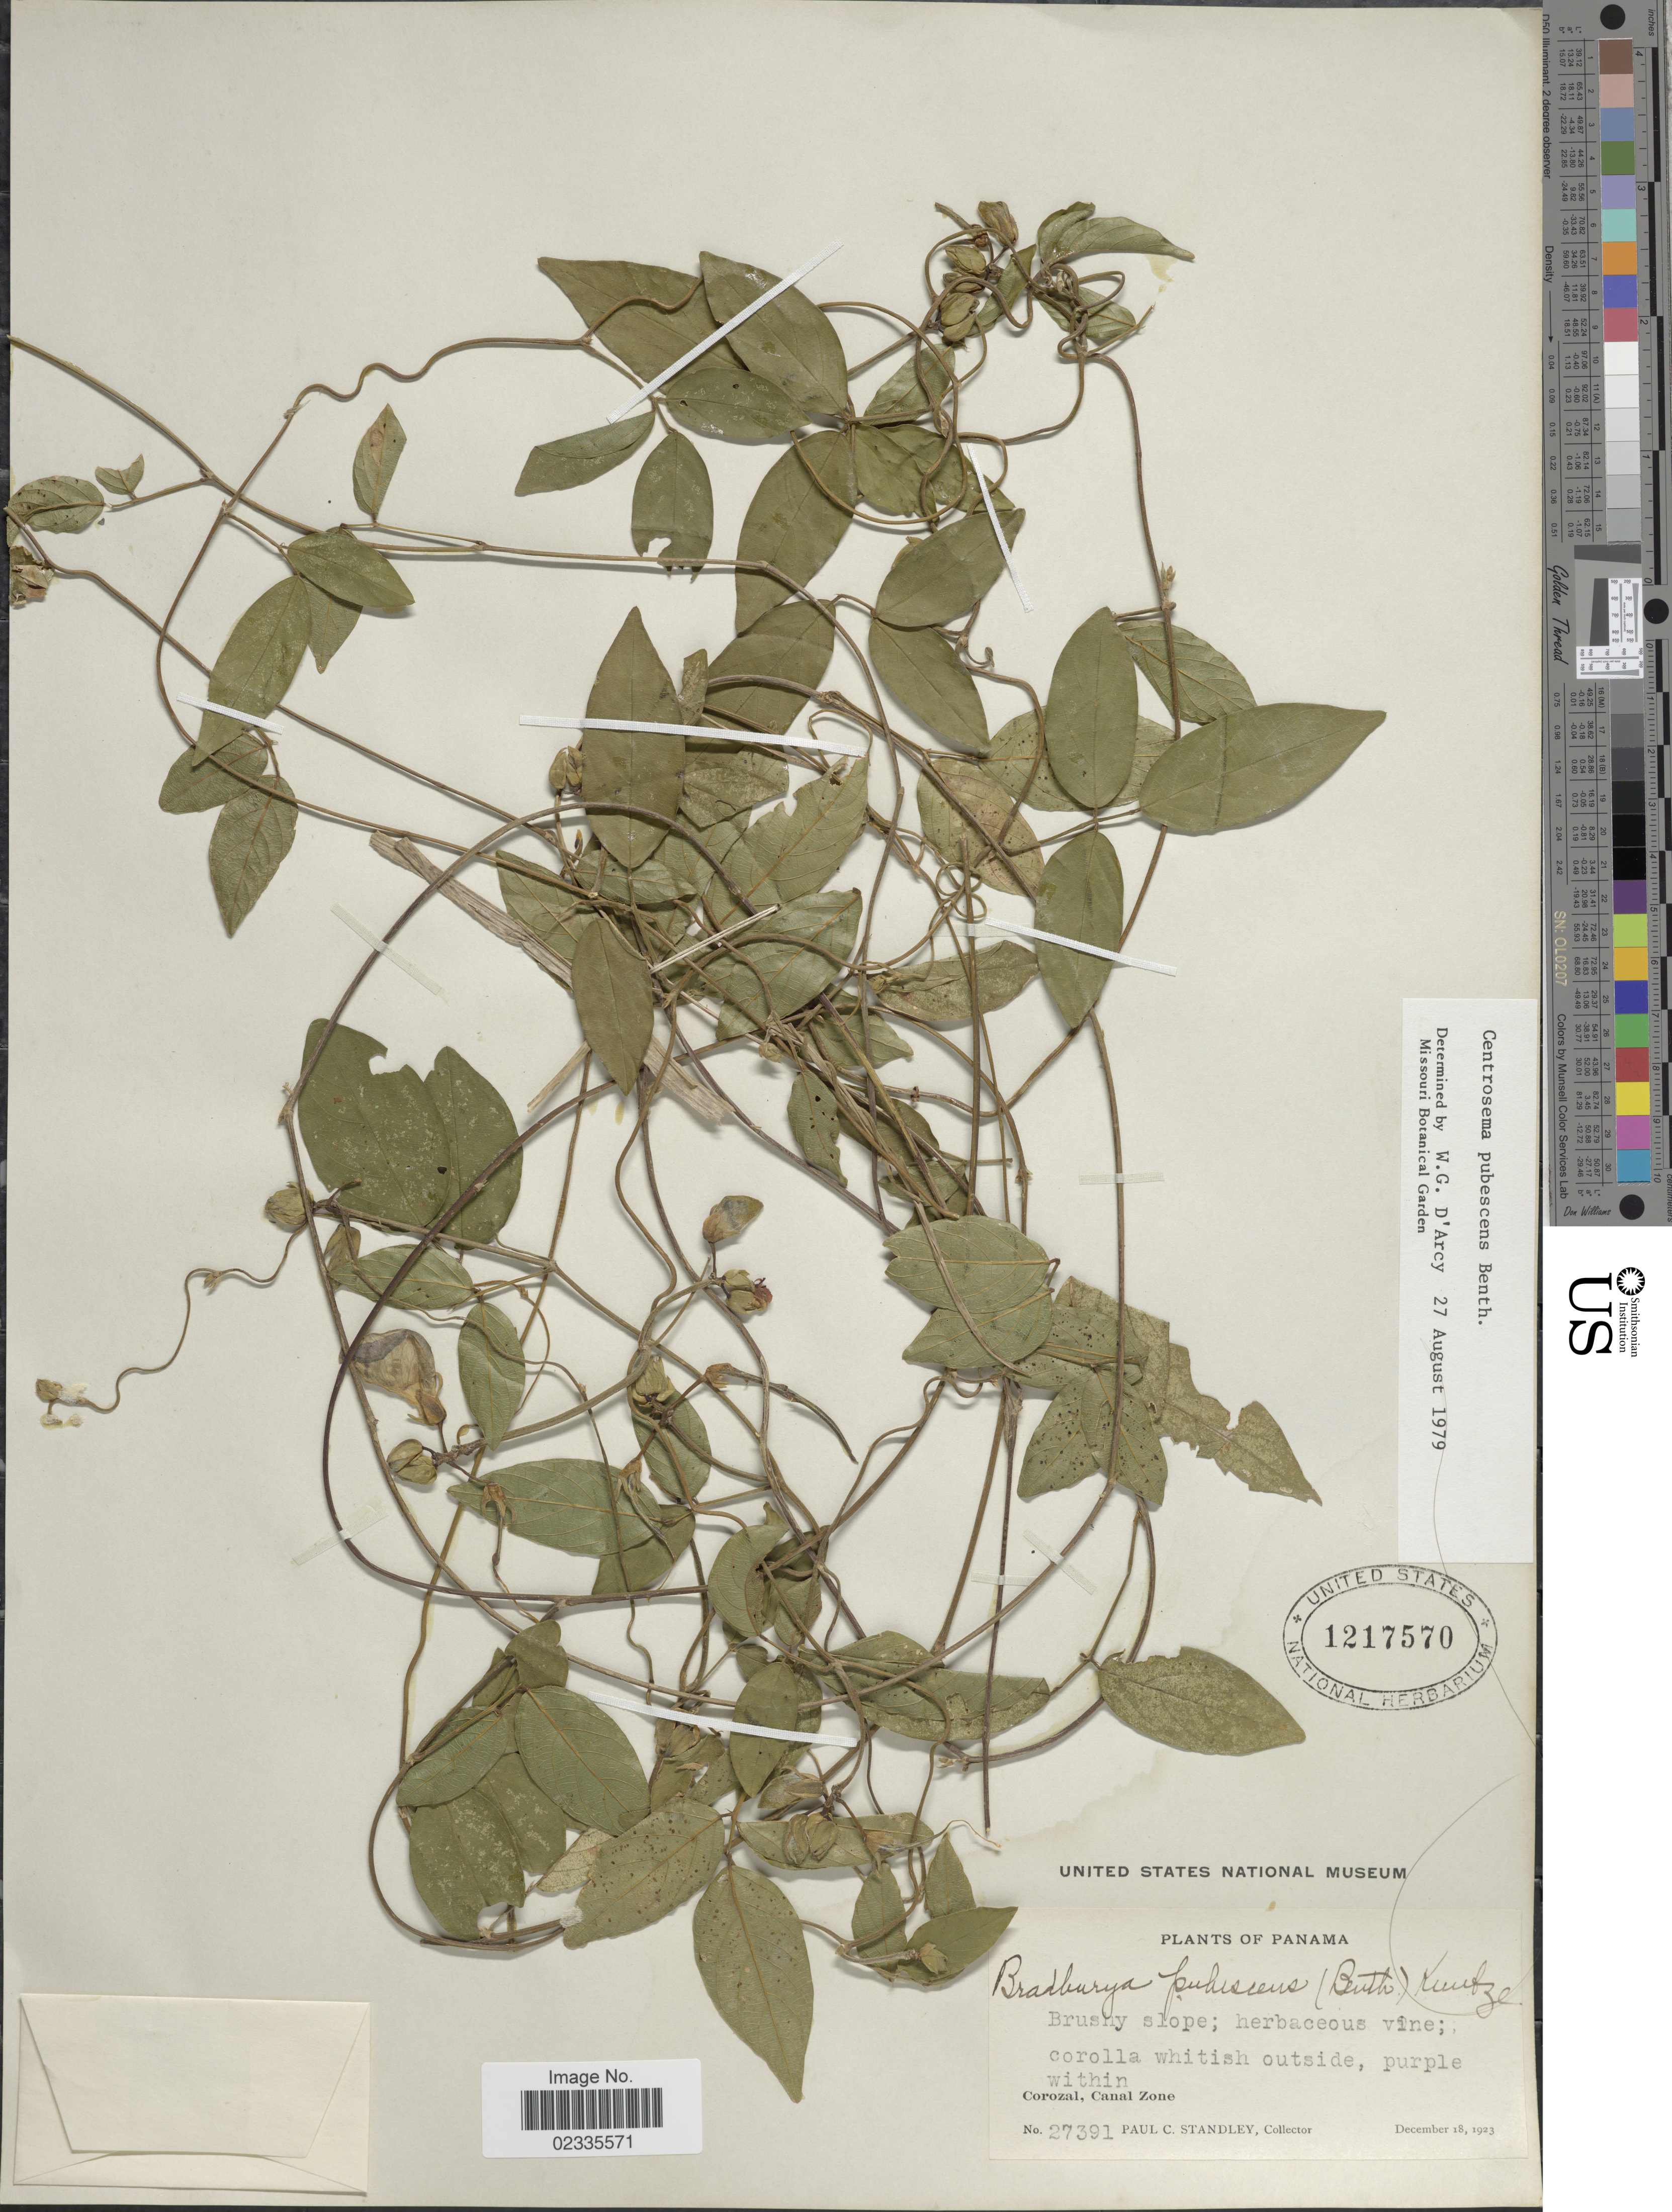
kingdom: Plantae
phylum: Tracheophyta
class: Magnoliopsida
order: Fabales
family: Fabaceae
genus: Centrosema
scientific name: Centrosema pubescens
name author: Benth.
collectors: P. C. Standley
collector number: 27391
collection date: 1923-12-18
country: Panama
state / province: Colón / Panamá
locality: Corozal, Canal Zone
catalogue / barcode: US 1217570